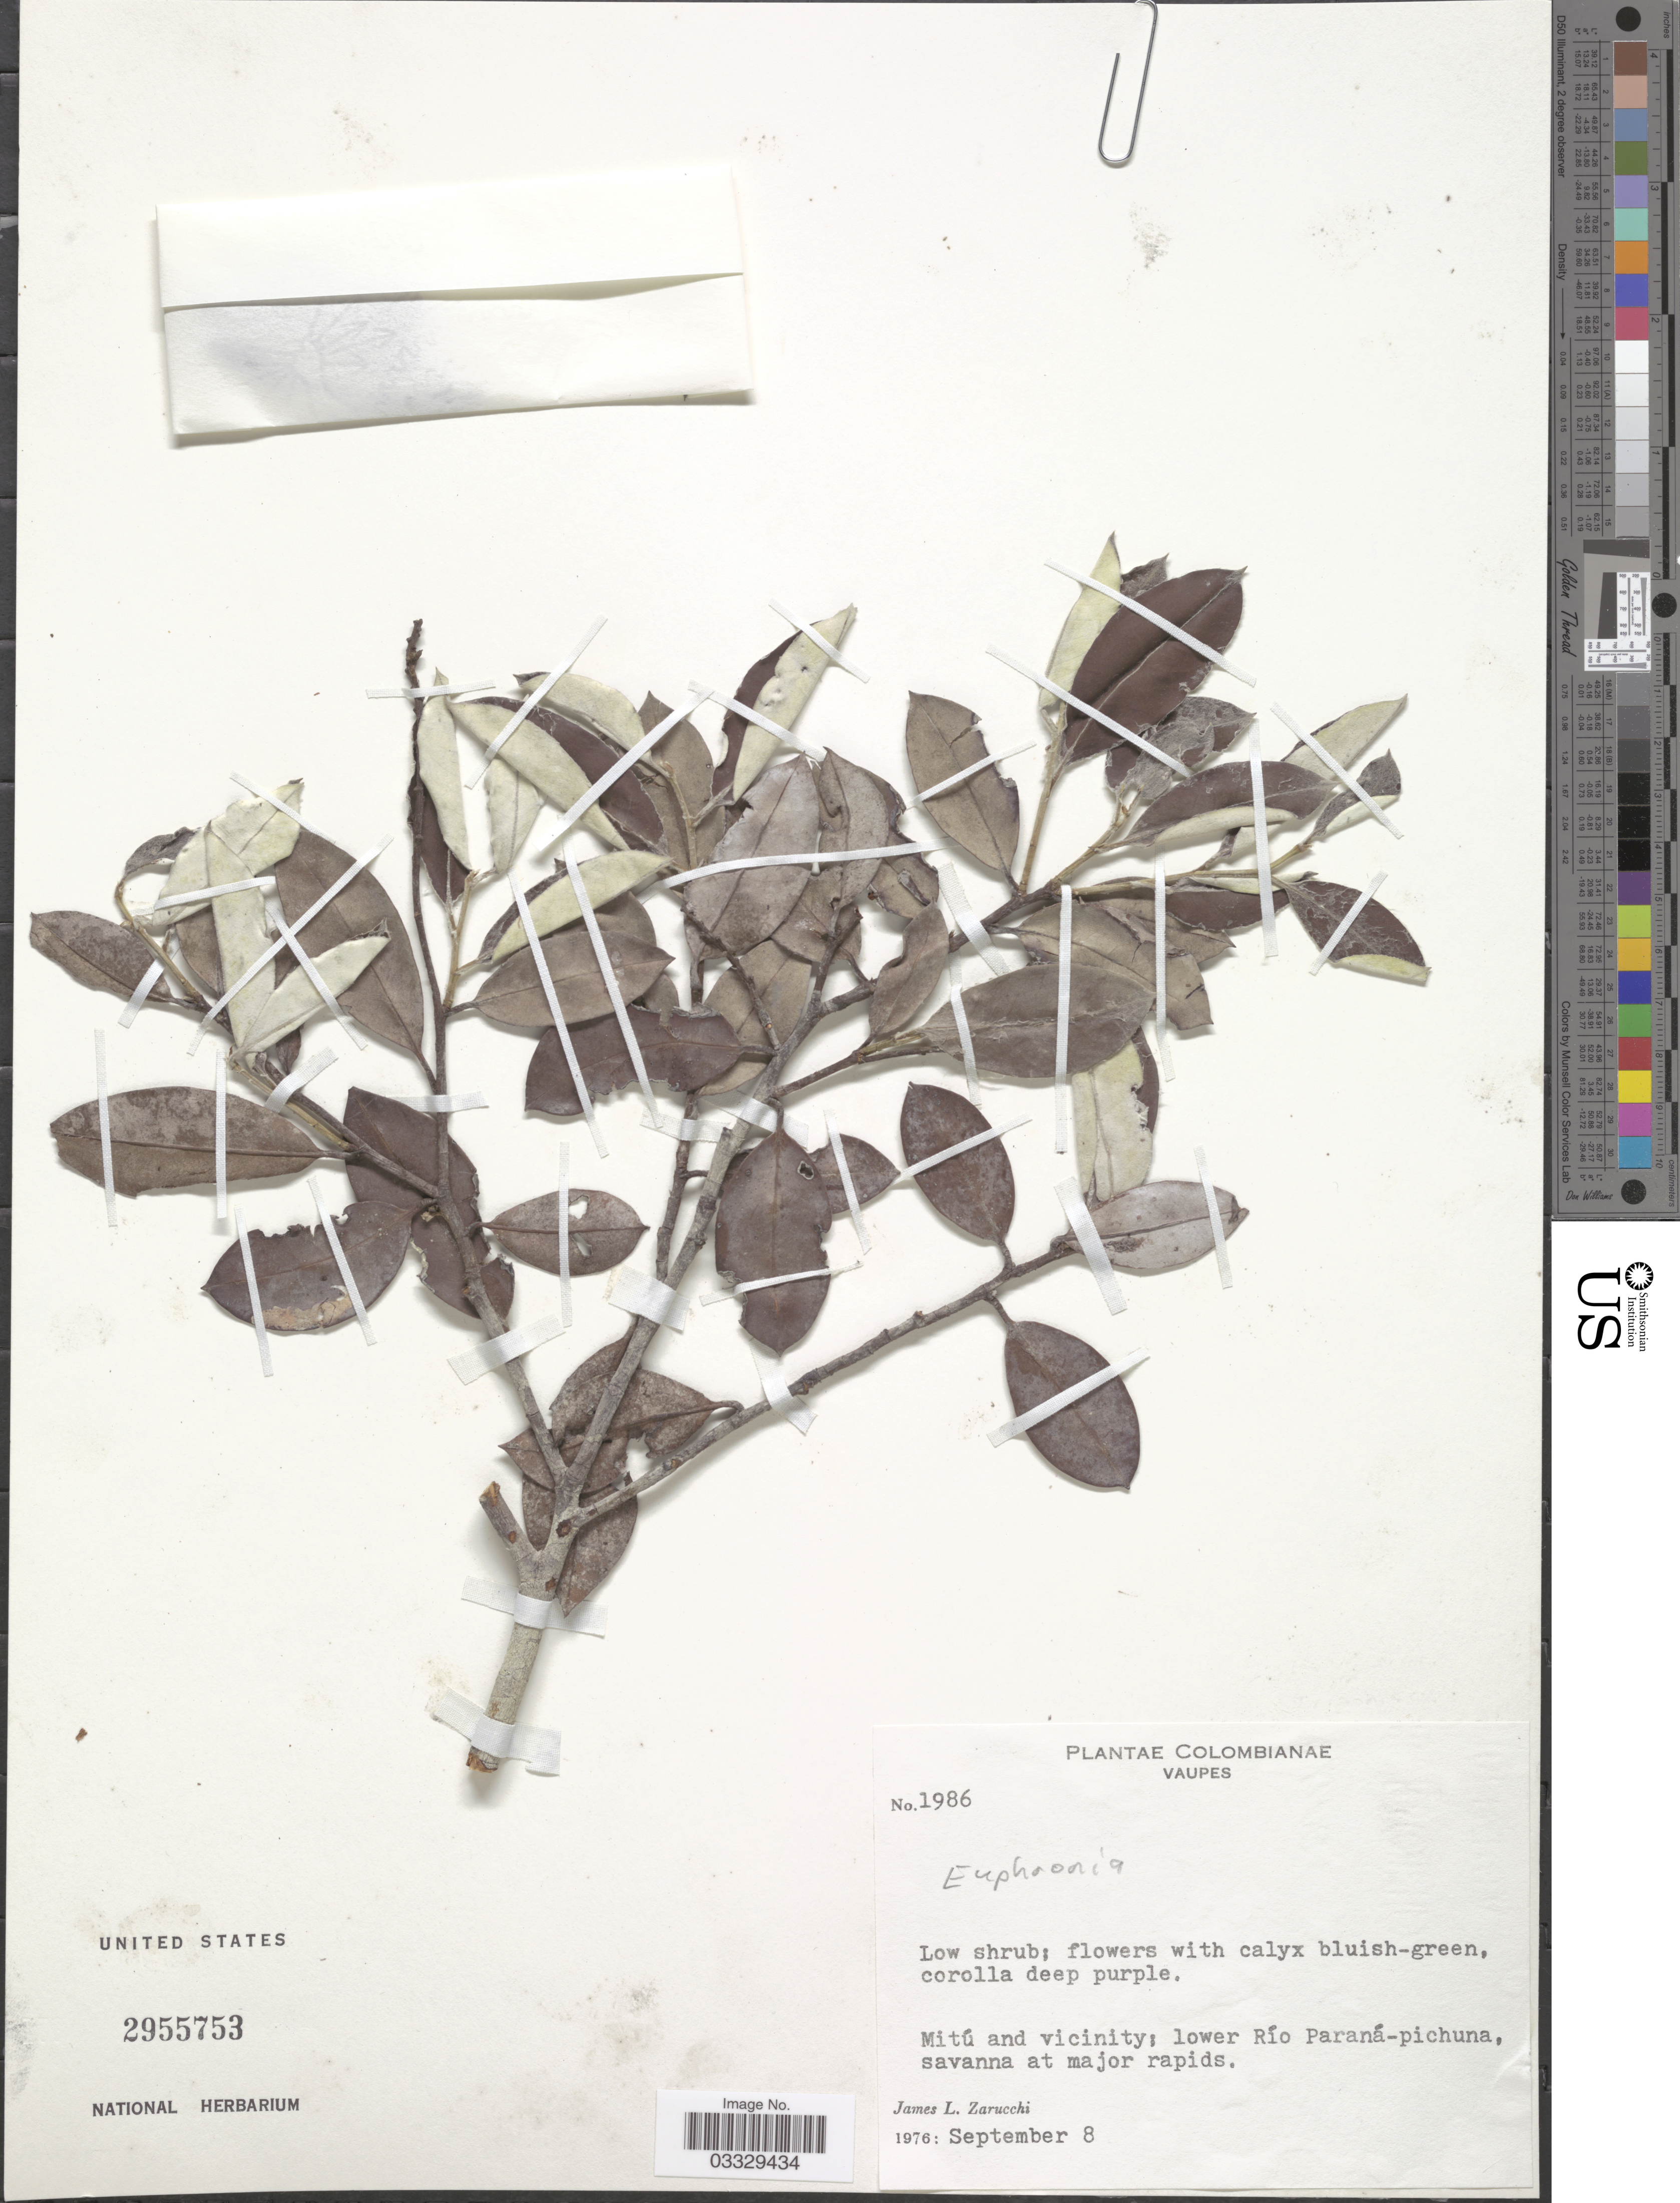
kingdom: Plantae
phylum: Tracheophyta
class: Magnoliopsida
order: Malpighiales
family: Euphroniaceae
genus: Euphronia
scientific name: Euphronia sp.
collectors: J. L. Zarucchi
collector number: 1986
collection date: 1976-09-08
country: Colombia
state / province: Vaupés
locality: Mitú and vicinity; lower Río Paraná-pichuna.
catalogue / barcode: US 2955753